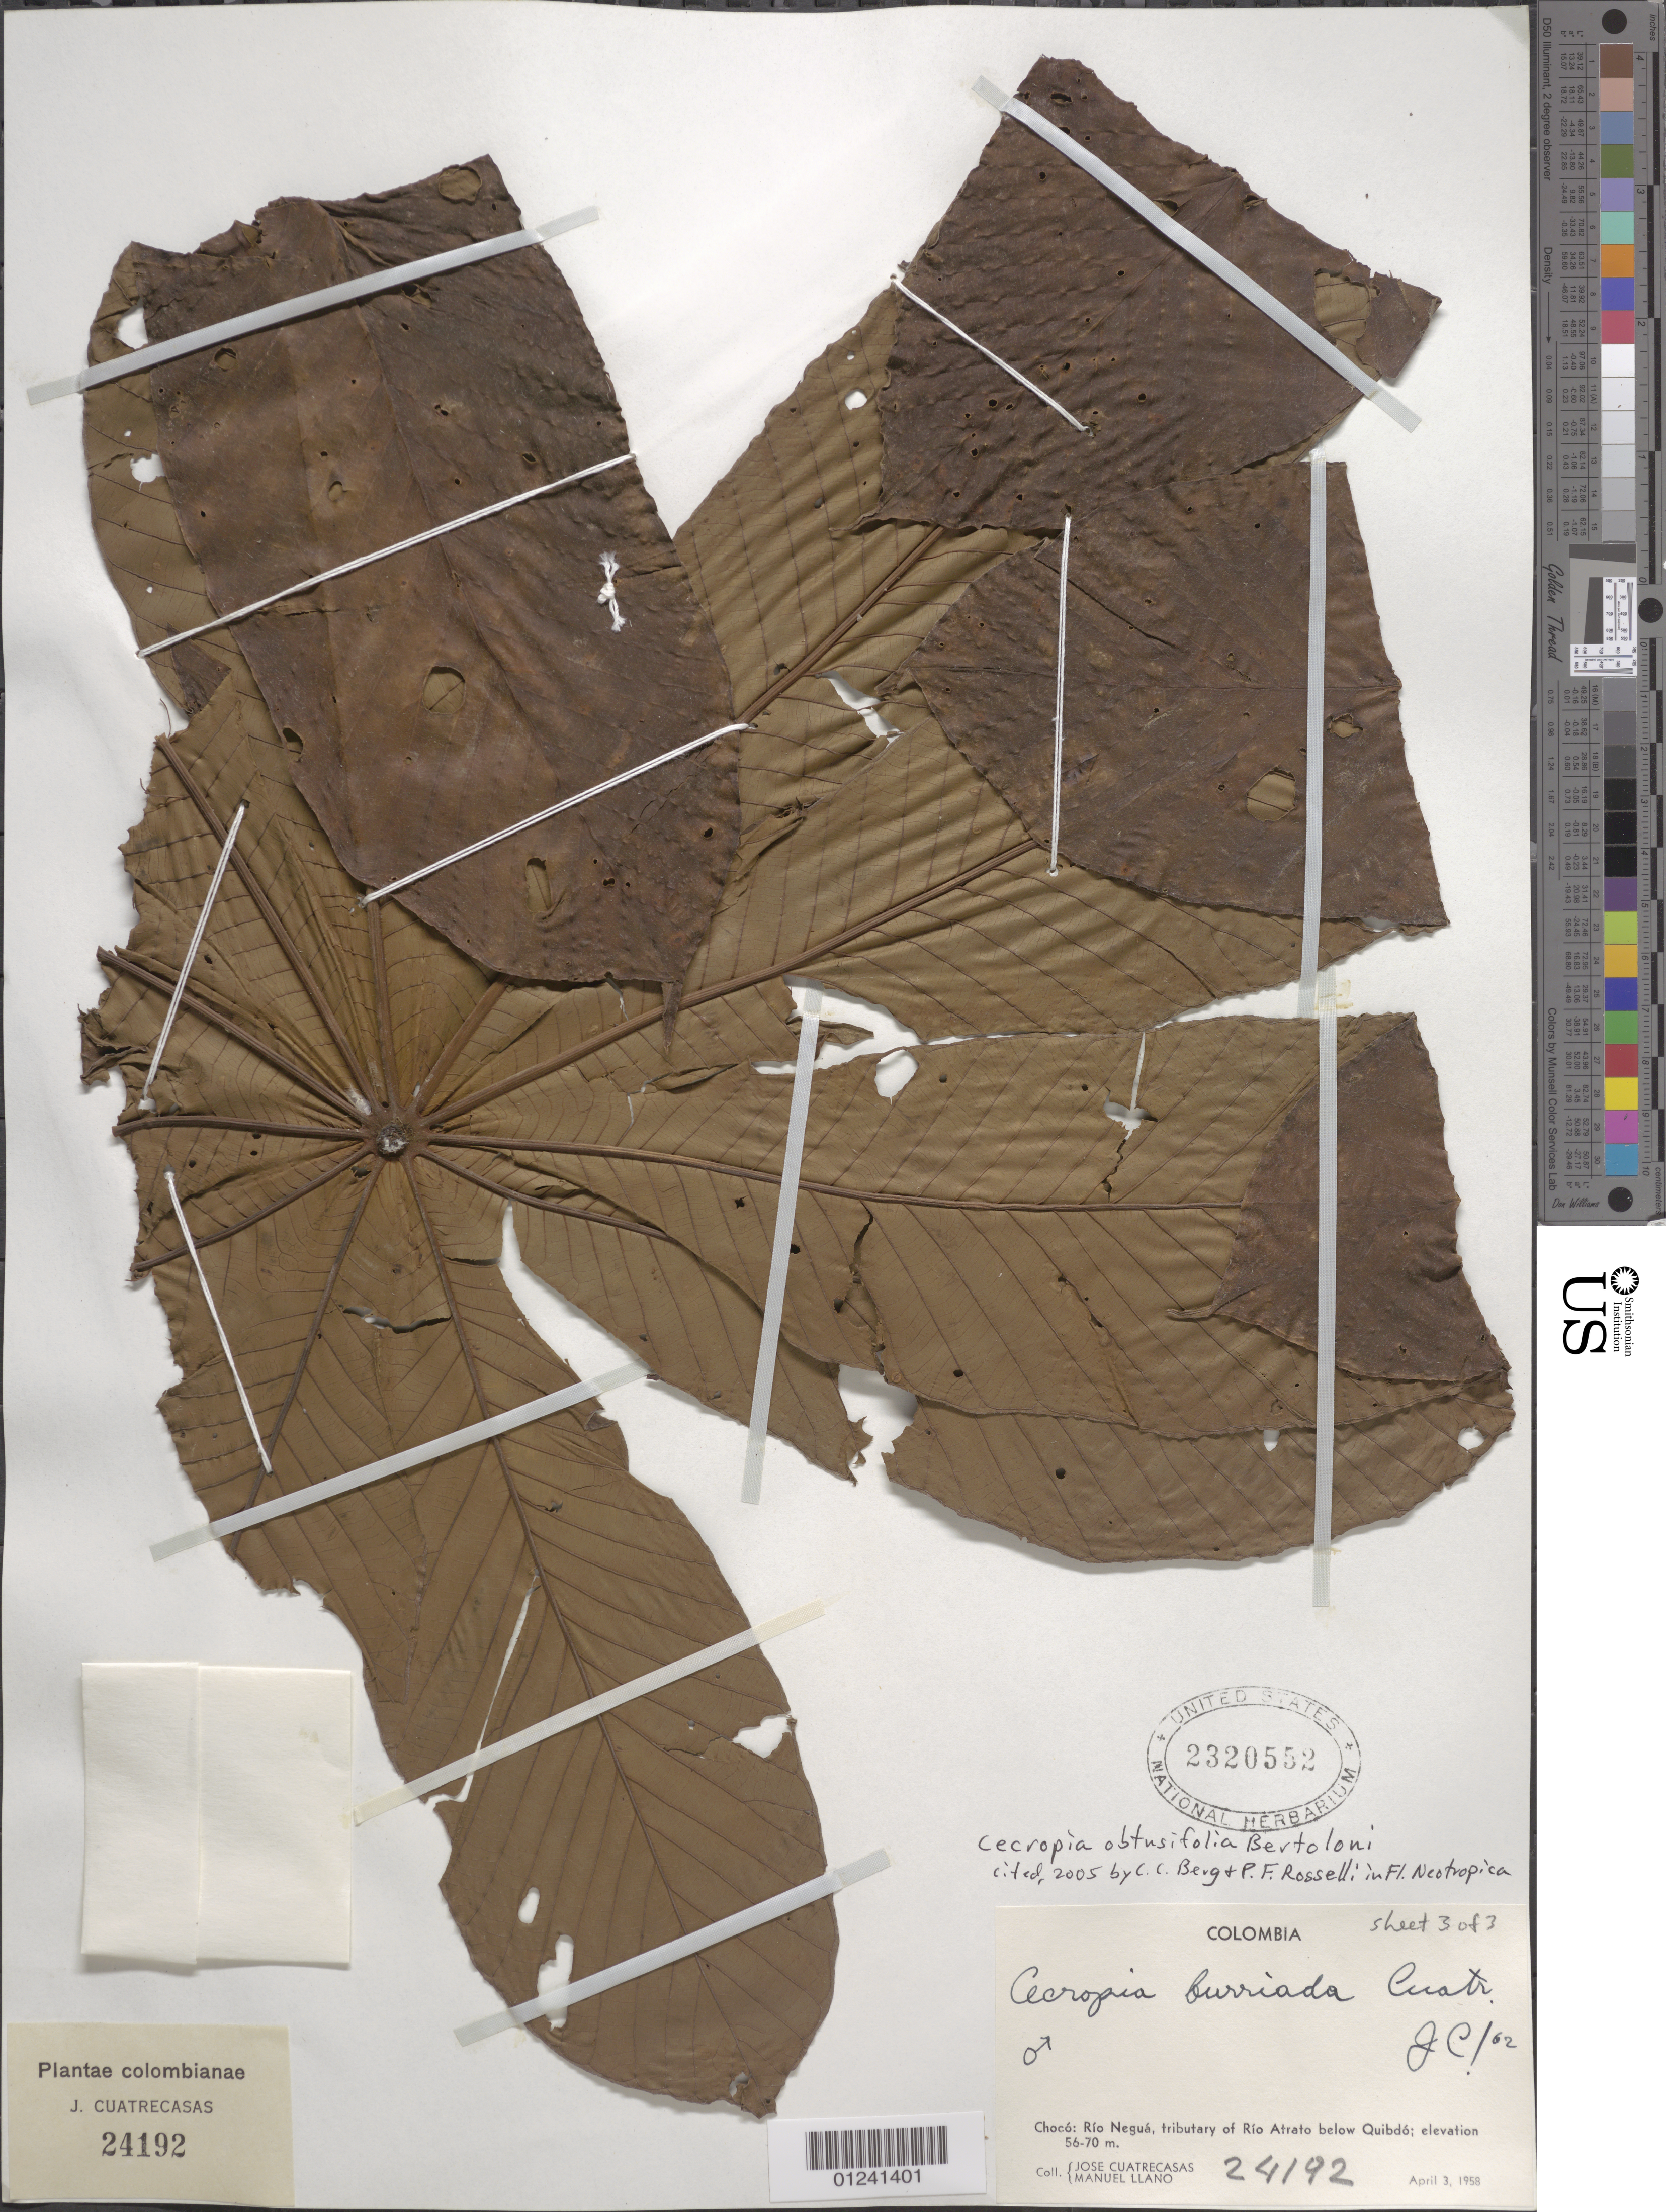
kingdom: Plantae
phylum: Tracheophyta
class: Magnoliopsida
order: Rosales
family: Urticaceae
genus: Cecropia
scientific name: Cecropia telenitida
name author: Cuatrec.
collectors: J. Cuatrecasas & M. Llano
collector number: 24192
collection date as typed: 03 Apr 1958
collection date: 1958-04-03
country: Colombia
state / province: Chocó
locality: Rio Negua, tributary of Rio Atrato below Quibdo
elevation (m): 56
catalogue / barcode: US 2320552